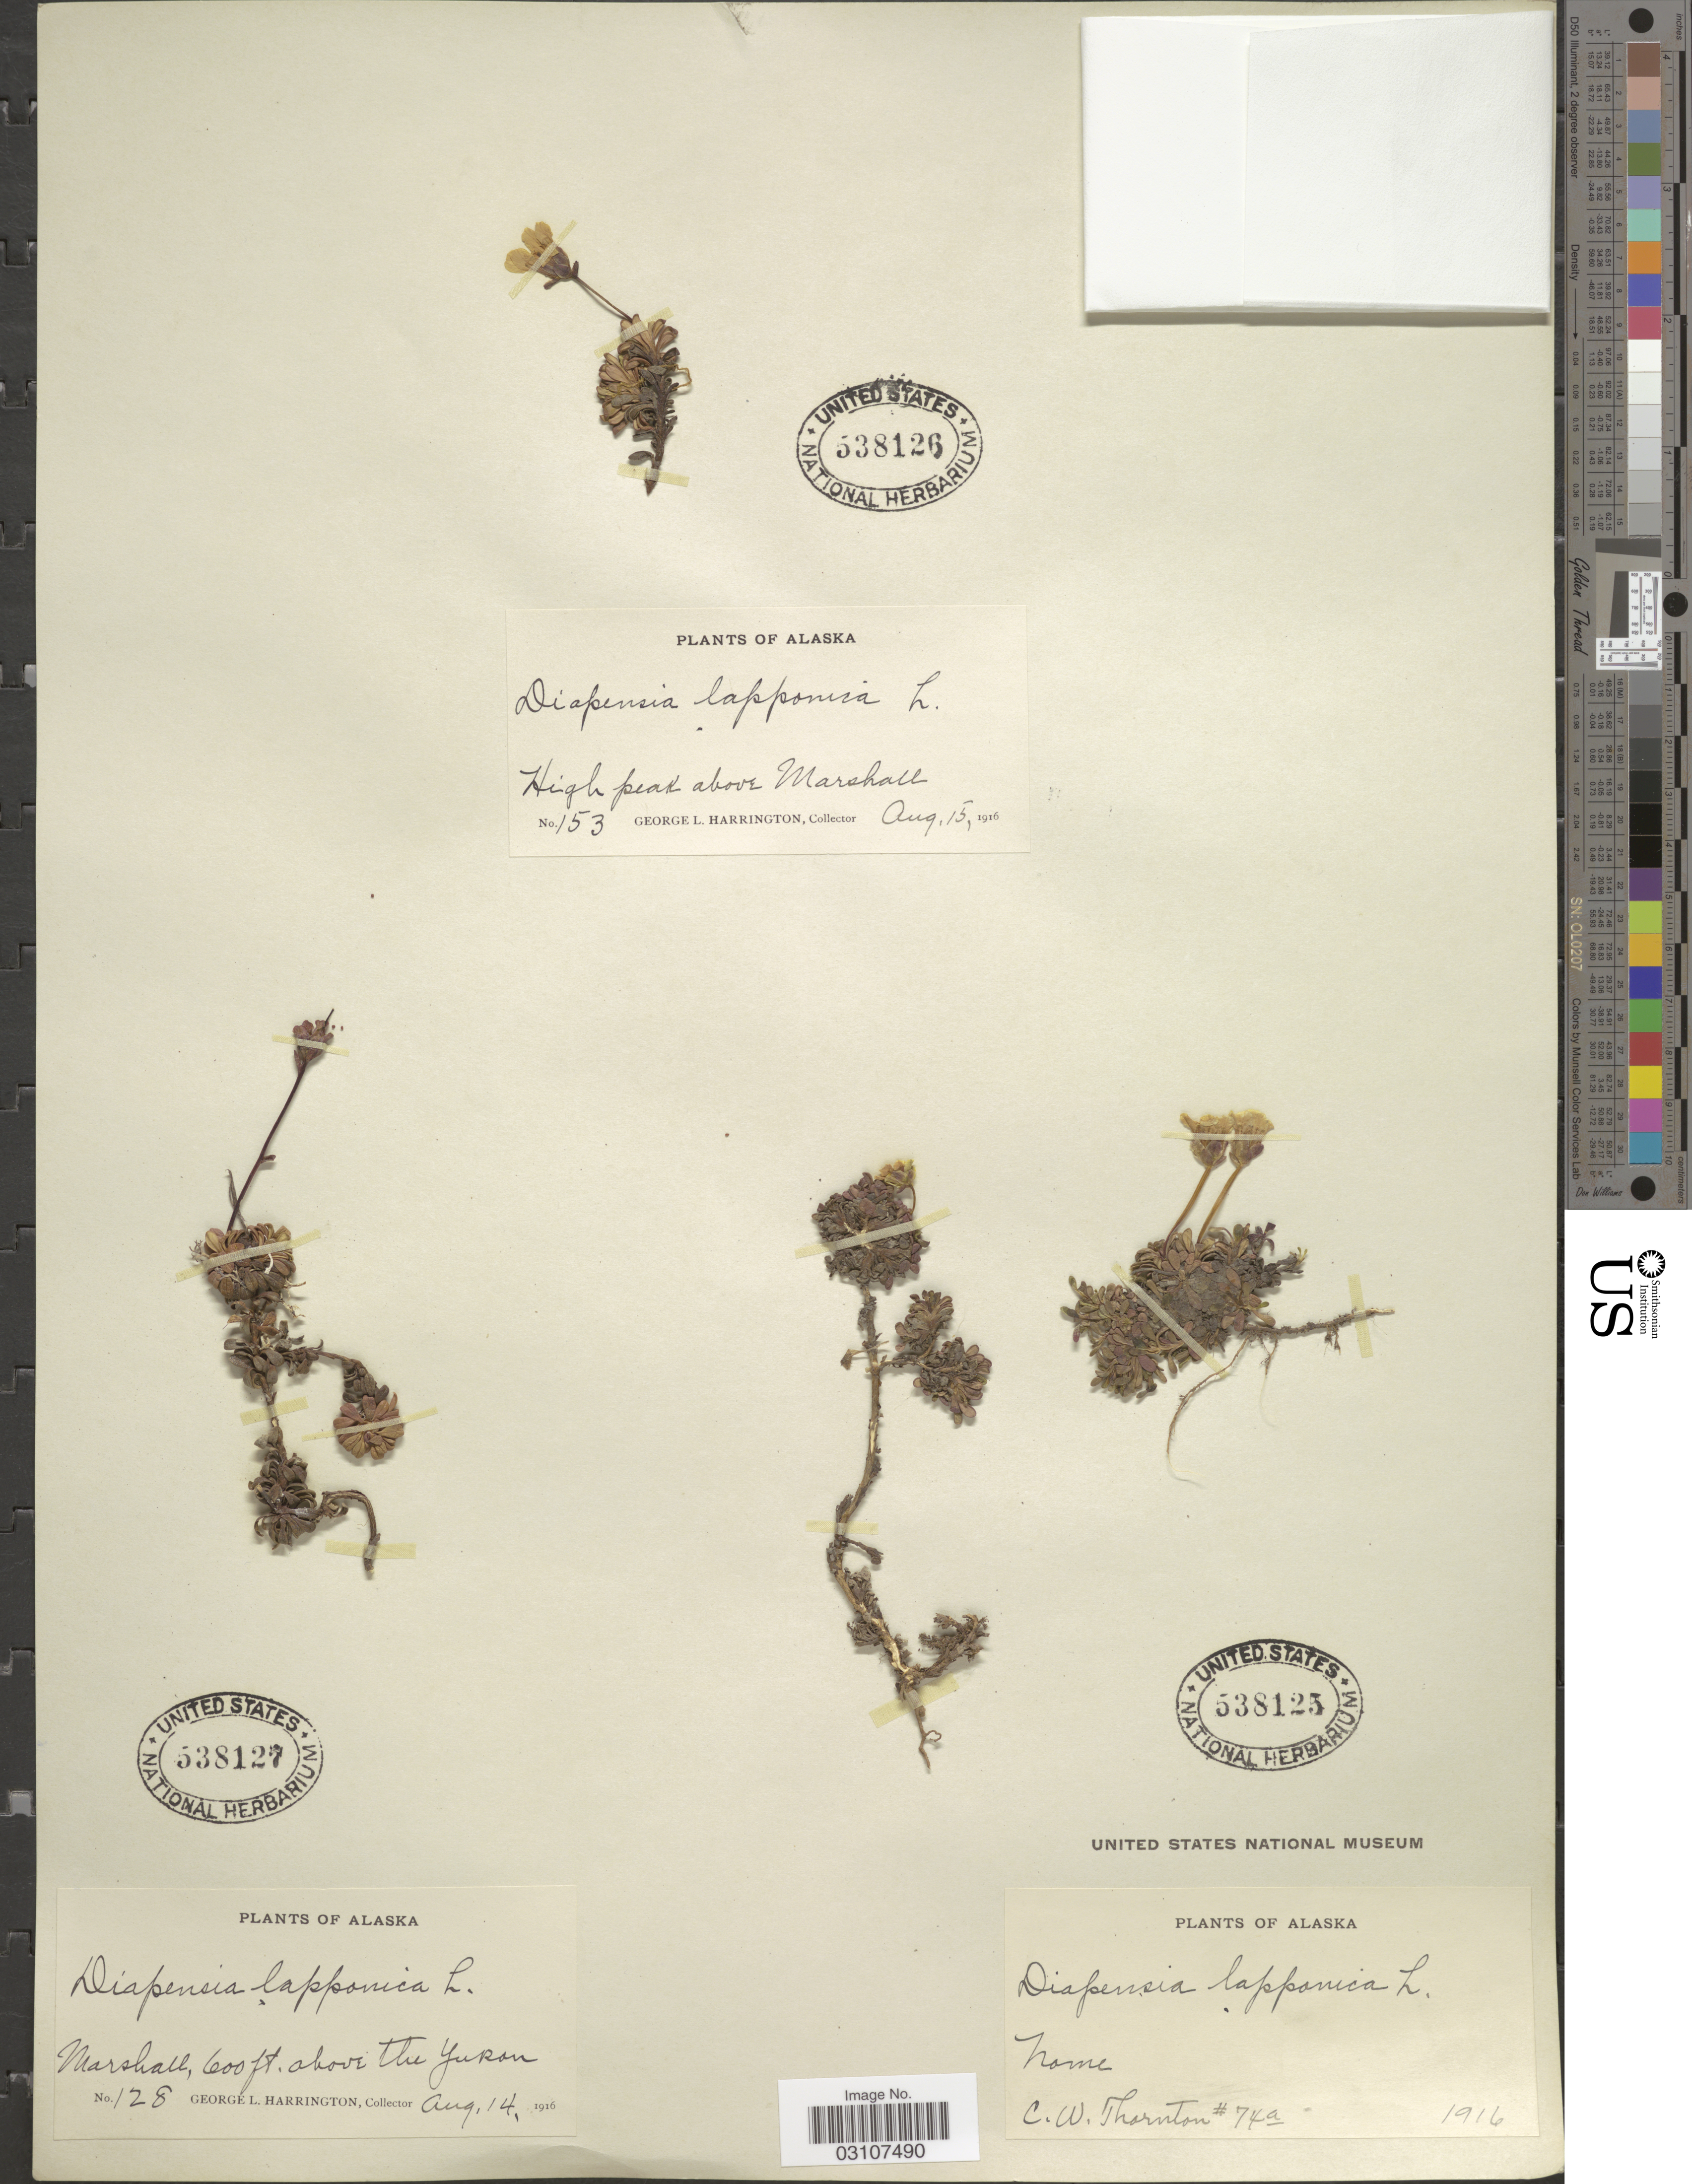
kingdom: Plantae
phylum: Tracheophyta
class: Magnoliopsida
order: Ericales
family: Diapensiaceae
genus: Diapensia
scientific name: Diapensia lapponica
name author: L.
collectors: G. Harrington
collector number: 153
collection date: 1916-08-15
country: United States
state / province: Alaska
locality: High peak above Marshall.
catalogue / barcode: US 538126-2